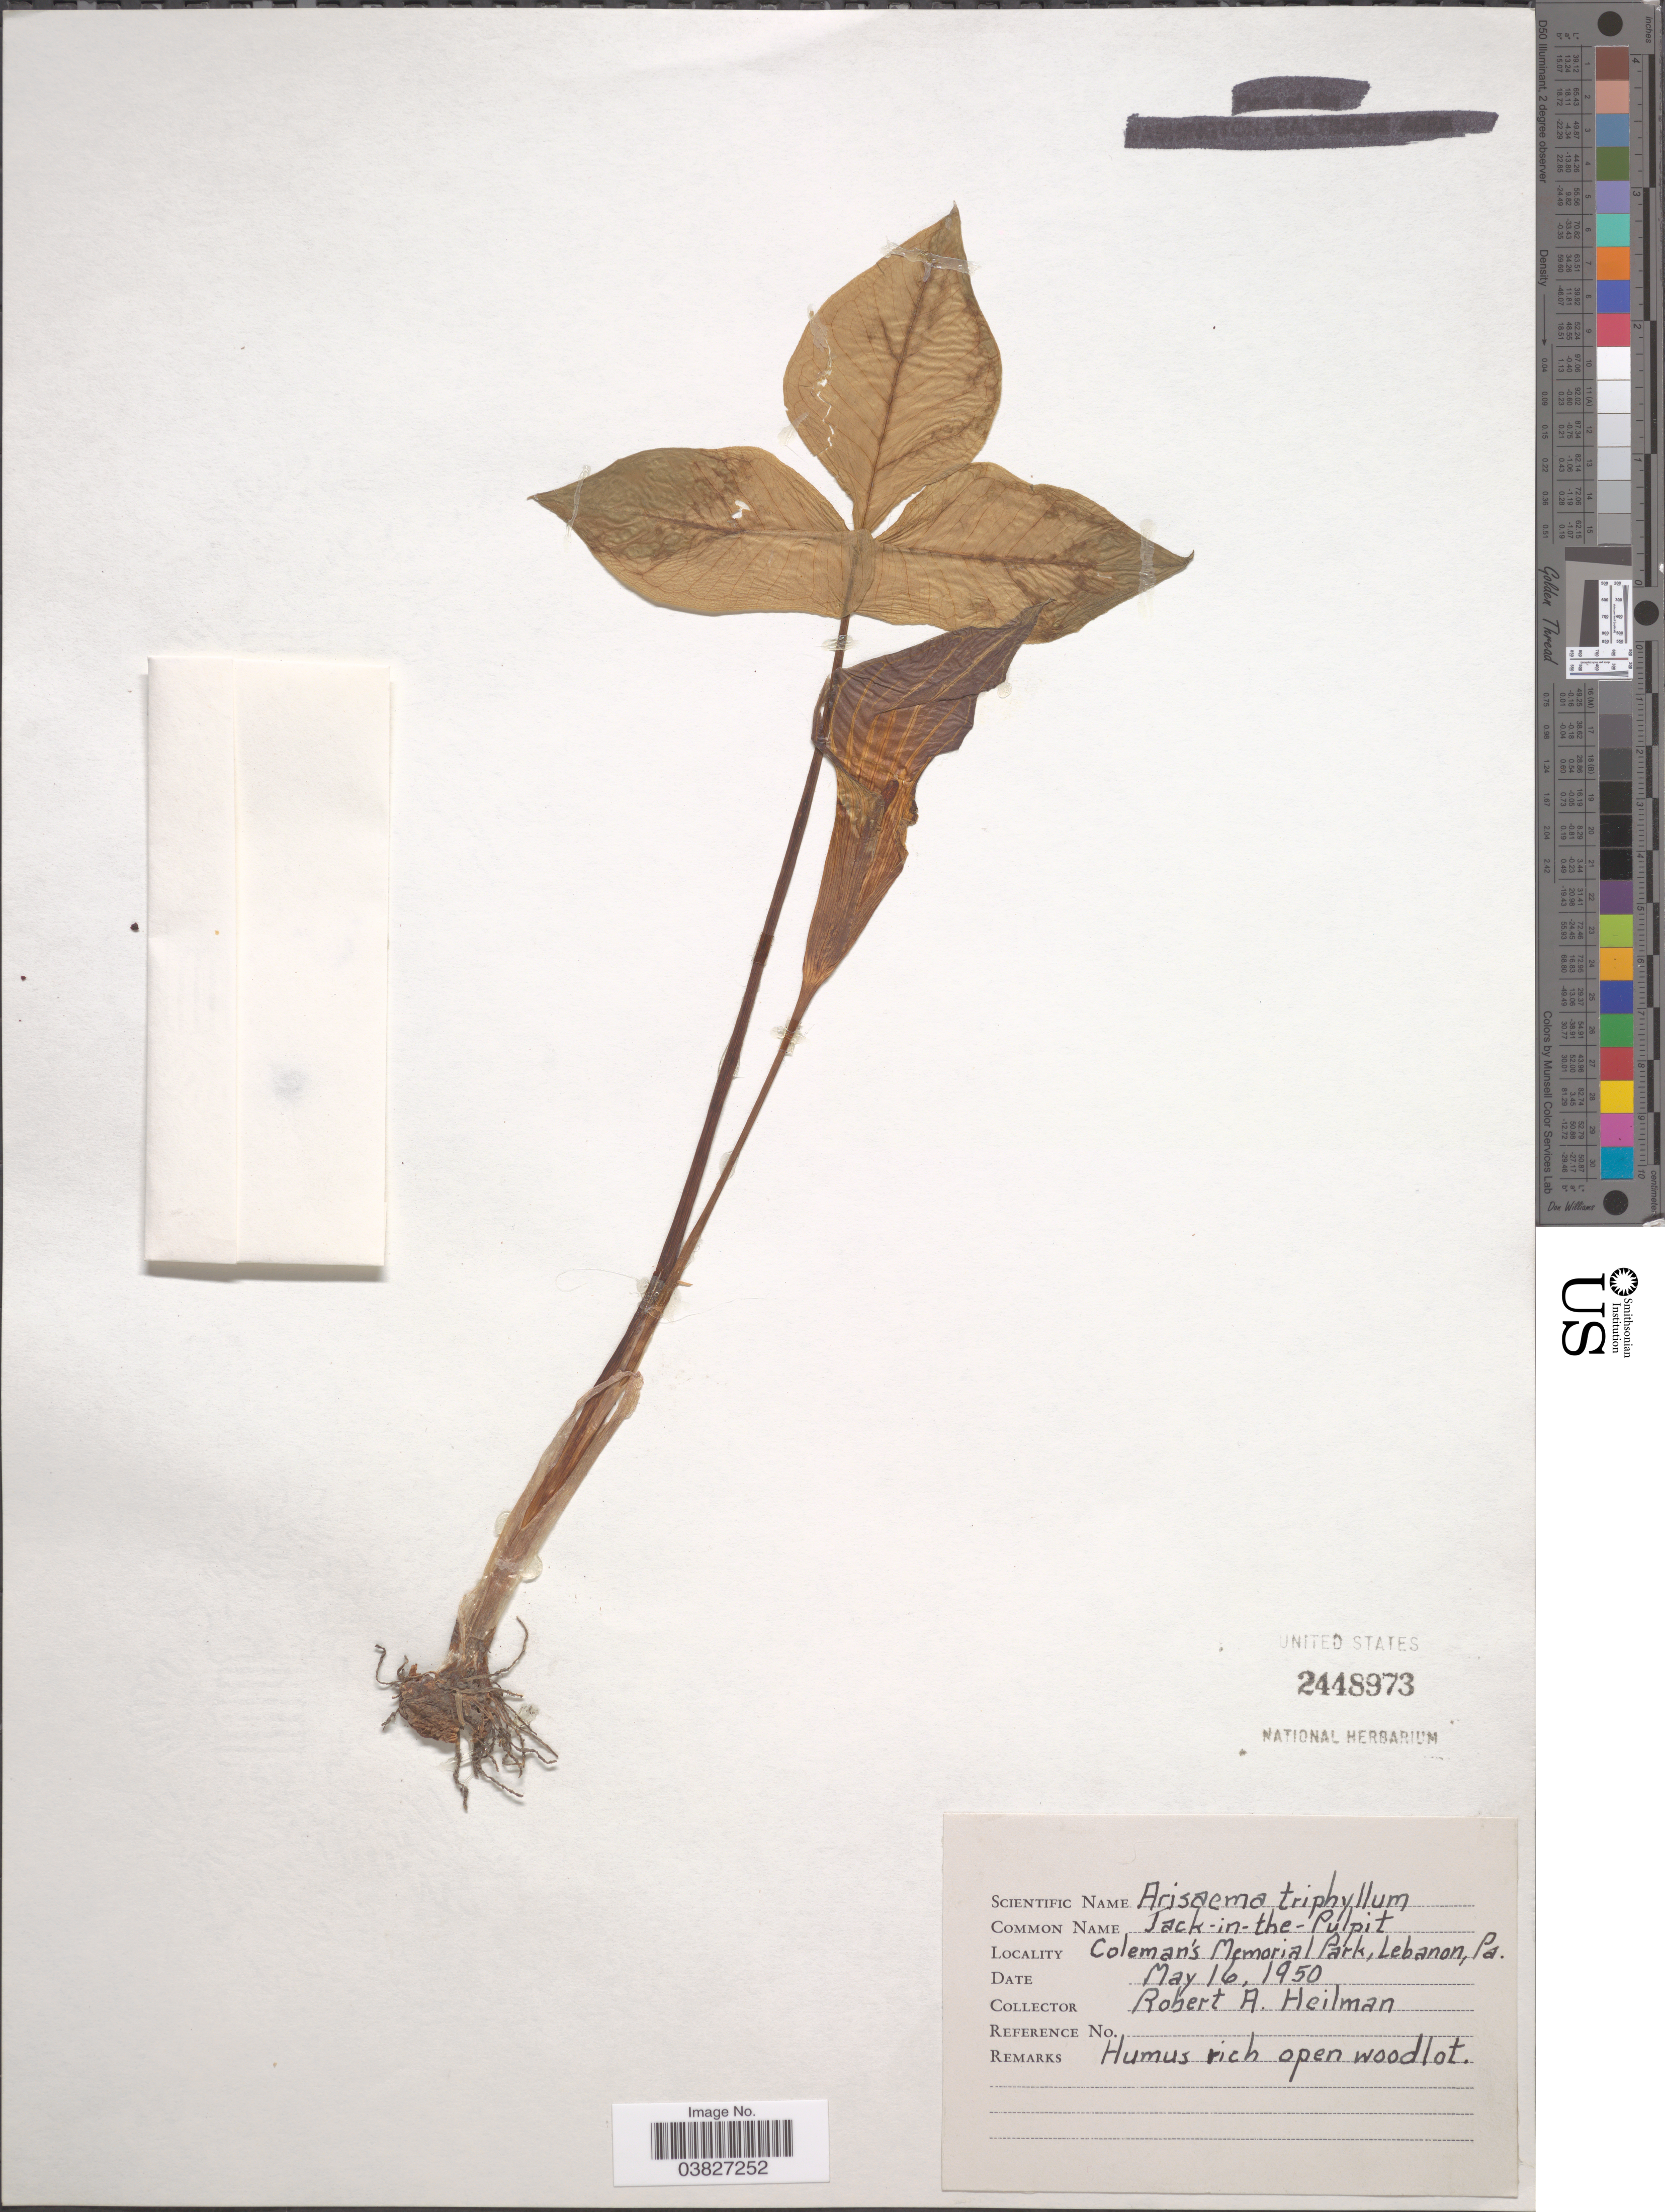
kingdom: Plantae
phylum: Tracheophyta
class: Liliopsida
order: Alismatales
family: Araceae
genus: Arisaema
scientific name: Arisaema triphyllum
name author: (L.) Schott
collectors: R. A. Heilman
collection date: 1950-05-16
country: United States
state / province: Pennsylvania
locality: Coleman's Memorial Park, Lebanon.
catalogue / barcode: US 2448973